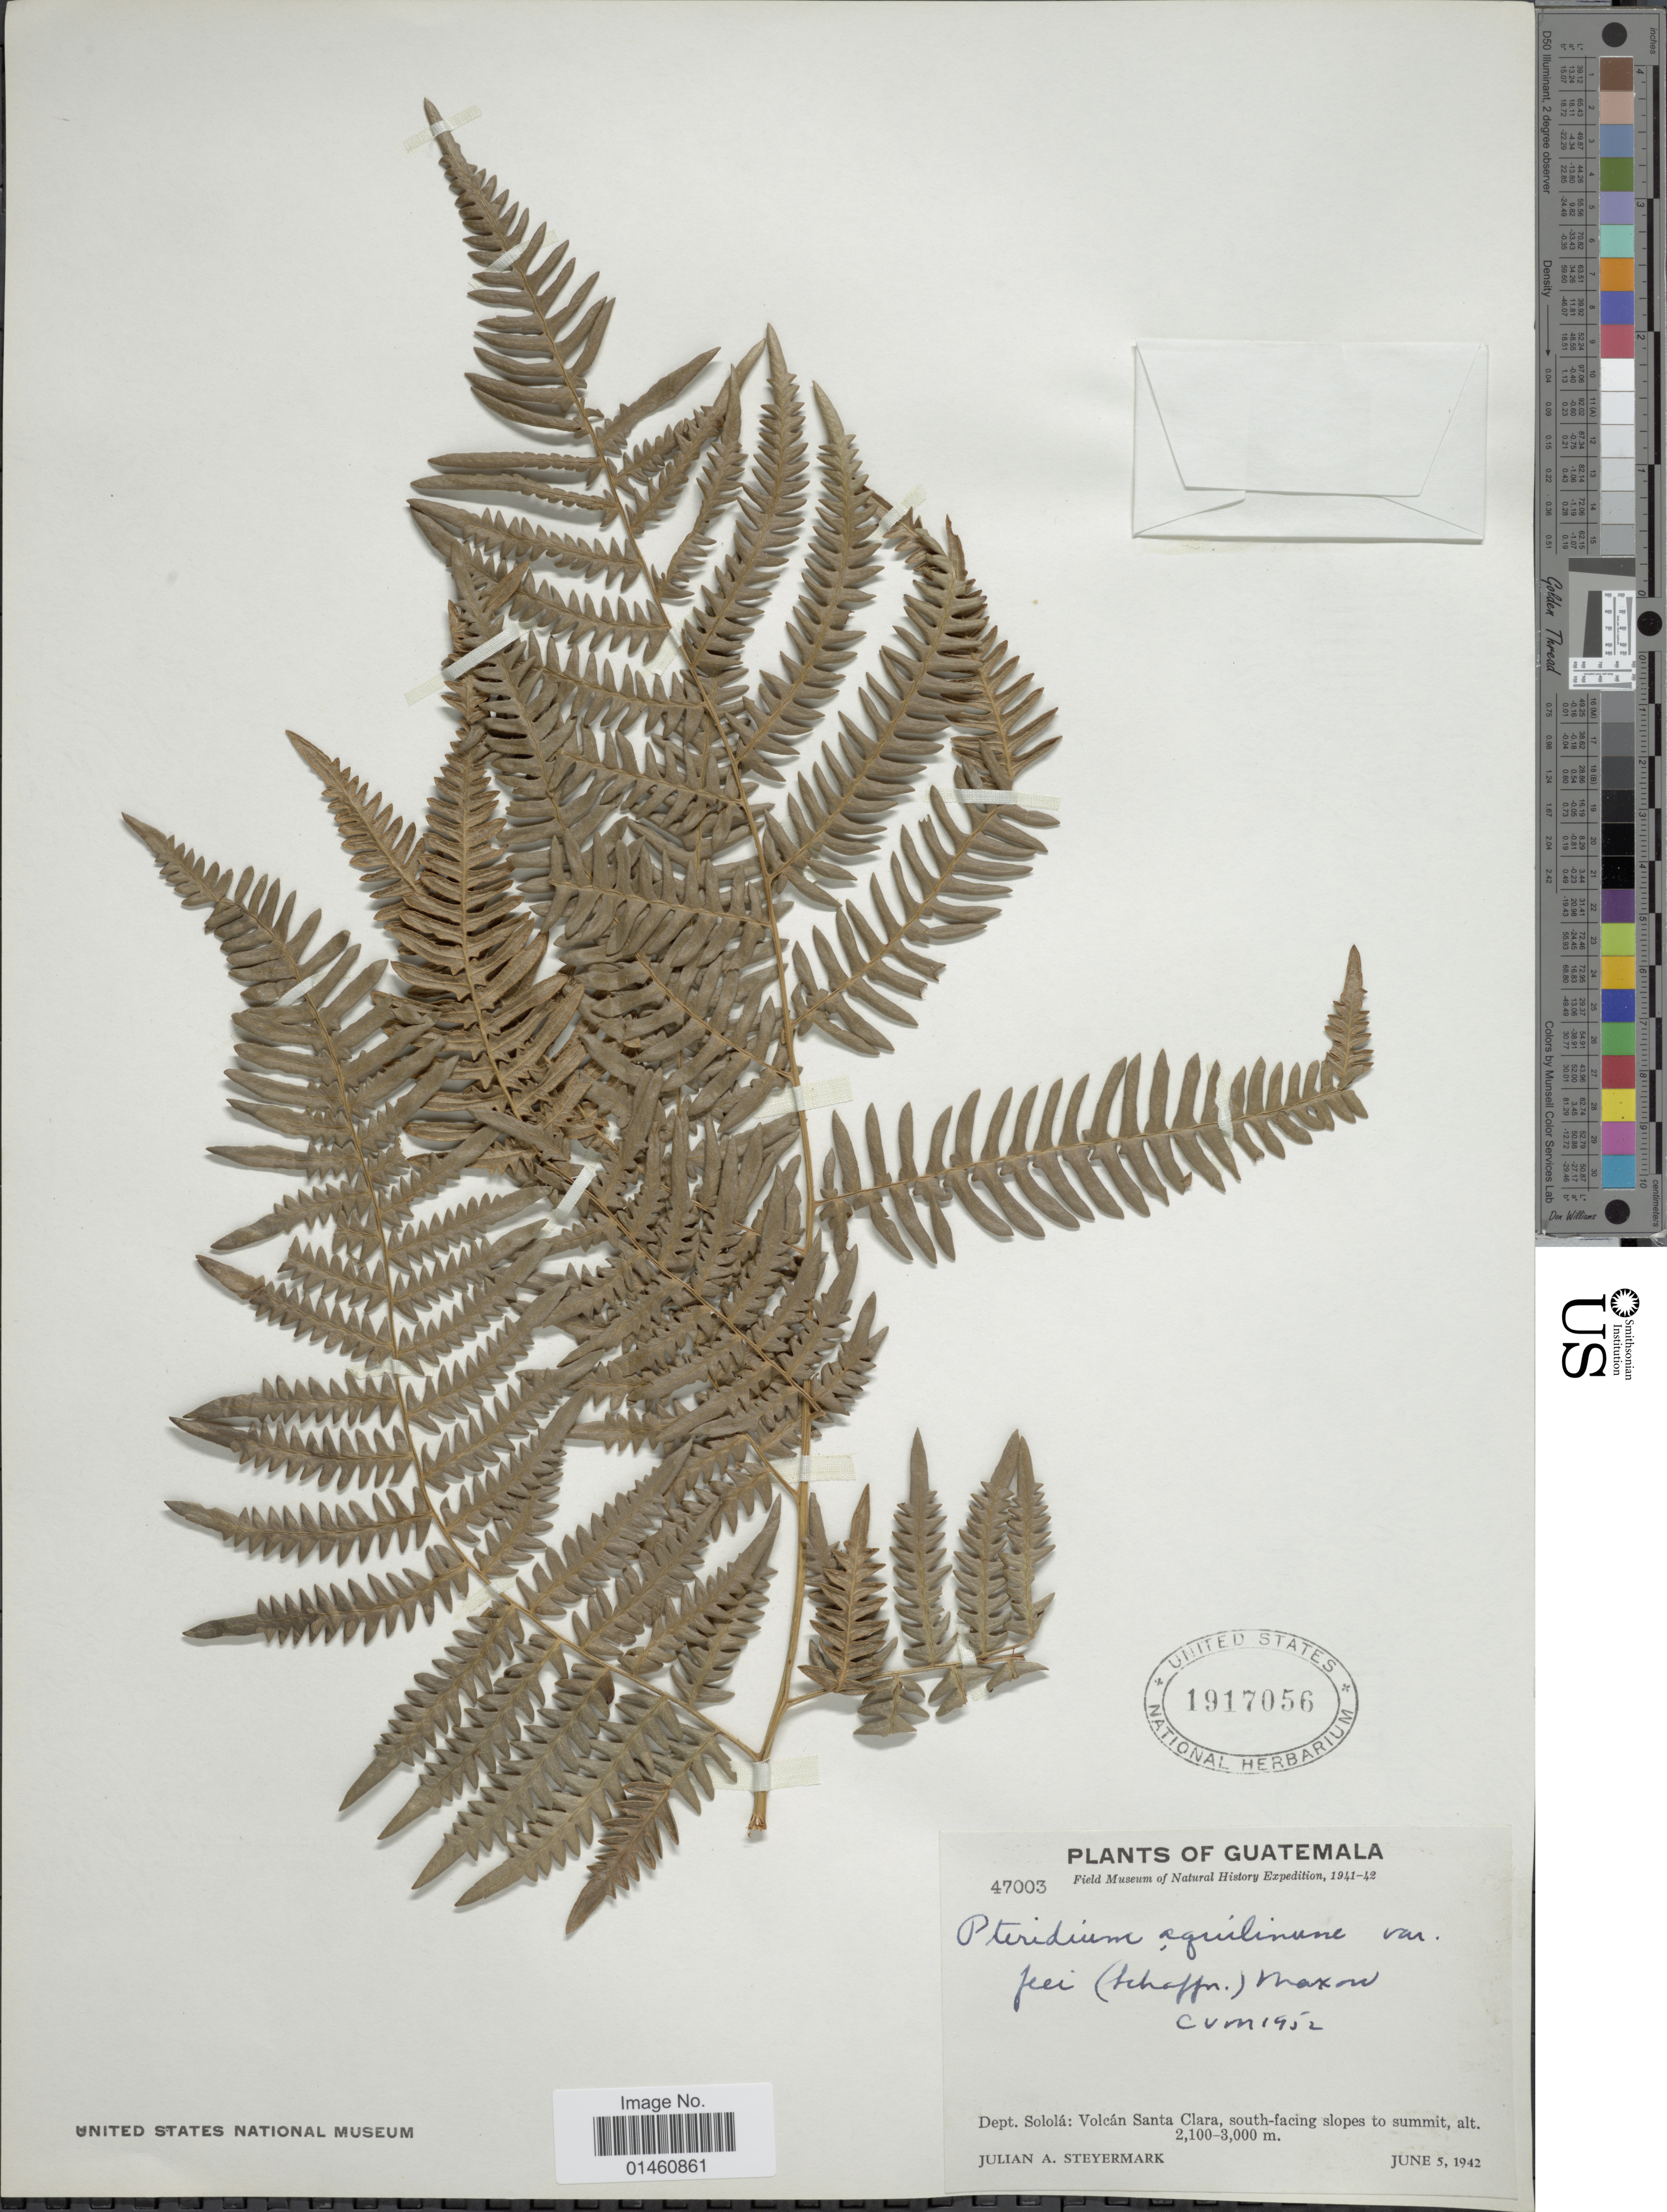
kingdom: Plantae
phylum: Tracheophyta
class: Polypodiopsida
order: Polypodiales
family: Dennstaedtiaceae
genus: Pteridium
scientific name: Pteridium aquilinum var. feei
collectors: J. Steyermark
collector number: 47003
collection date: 1942-06-05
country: Guatemala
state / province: Sololá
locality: Volcán Santa Clara, south-facing slopes to summit.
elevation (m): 2100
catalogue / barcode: US 1917056